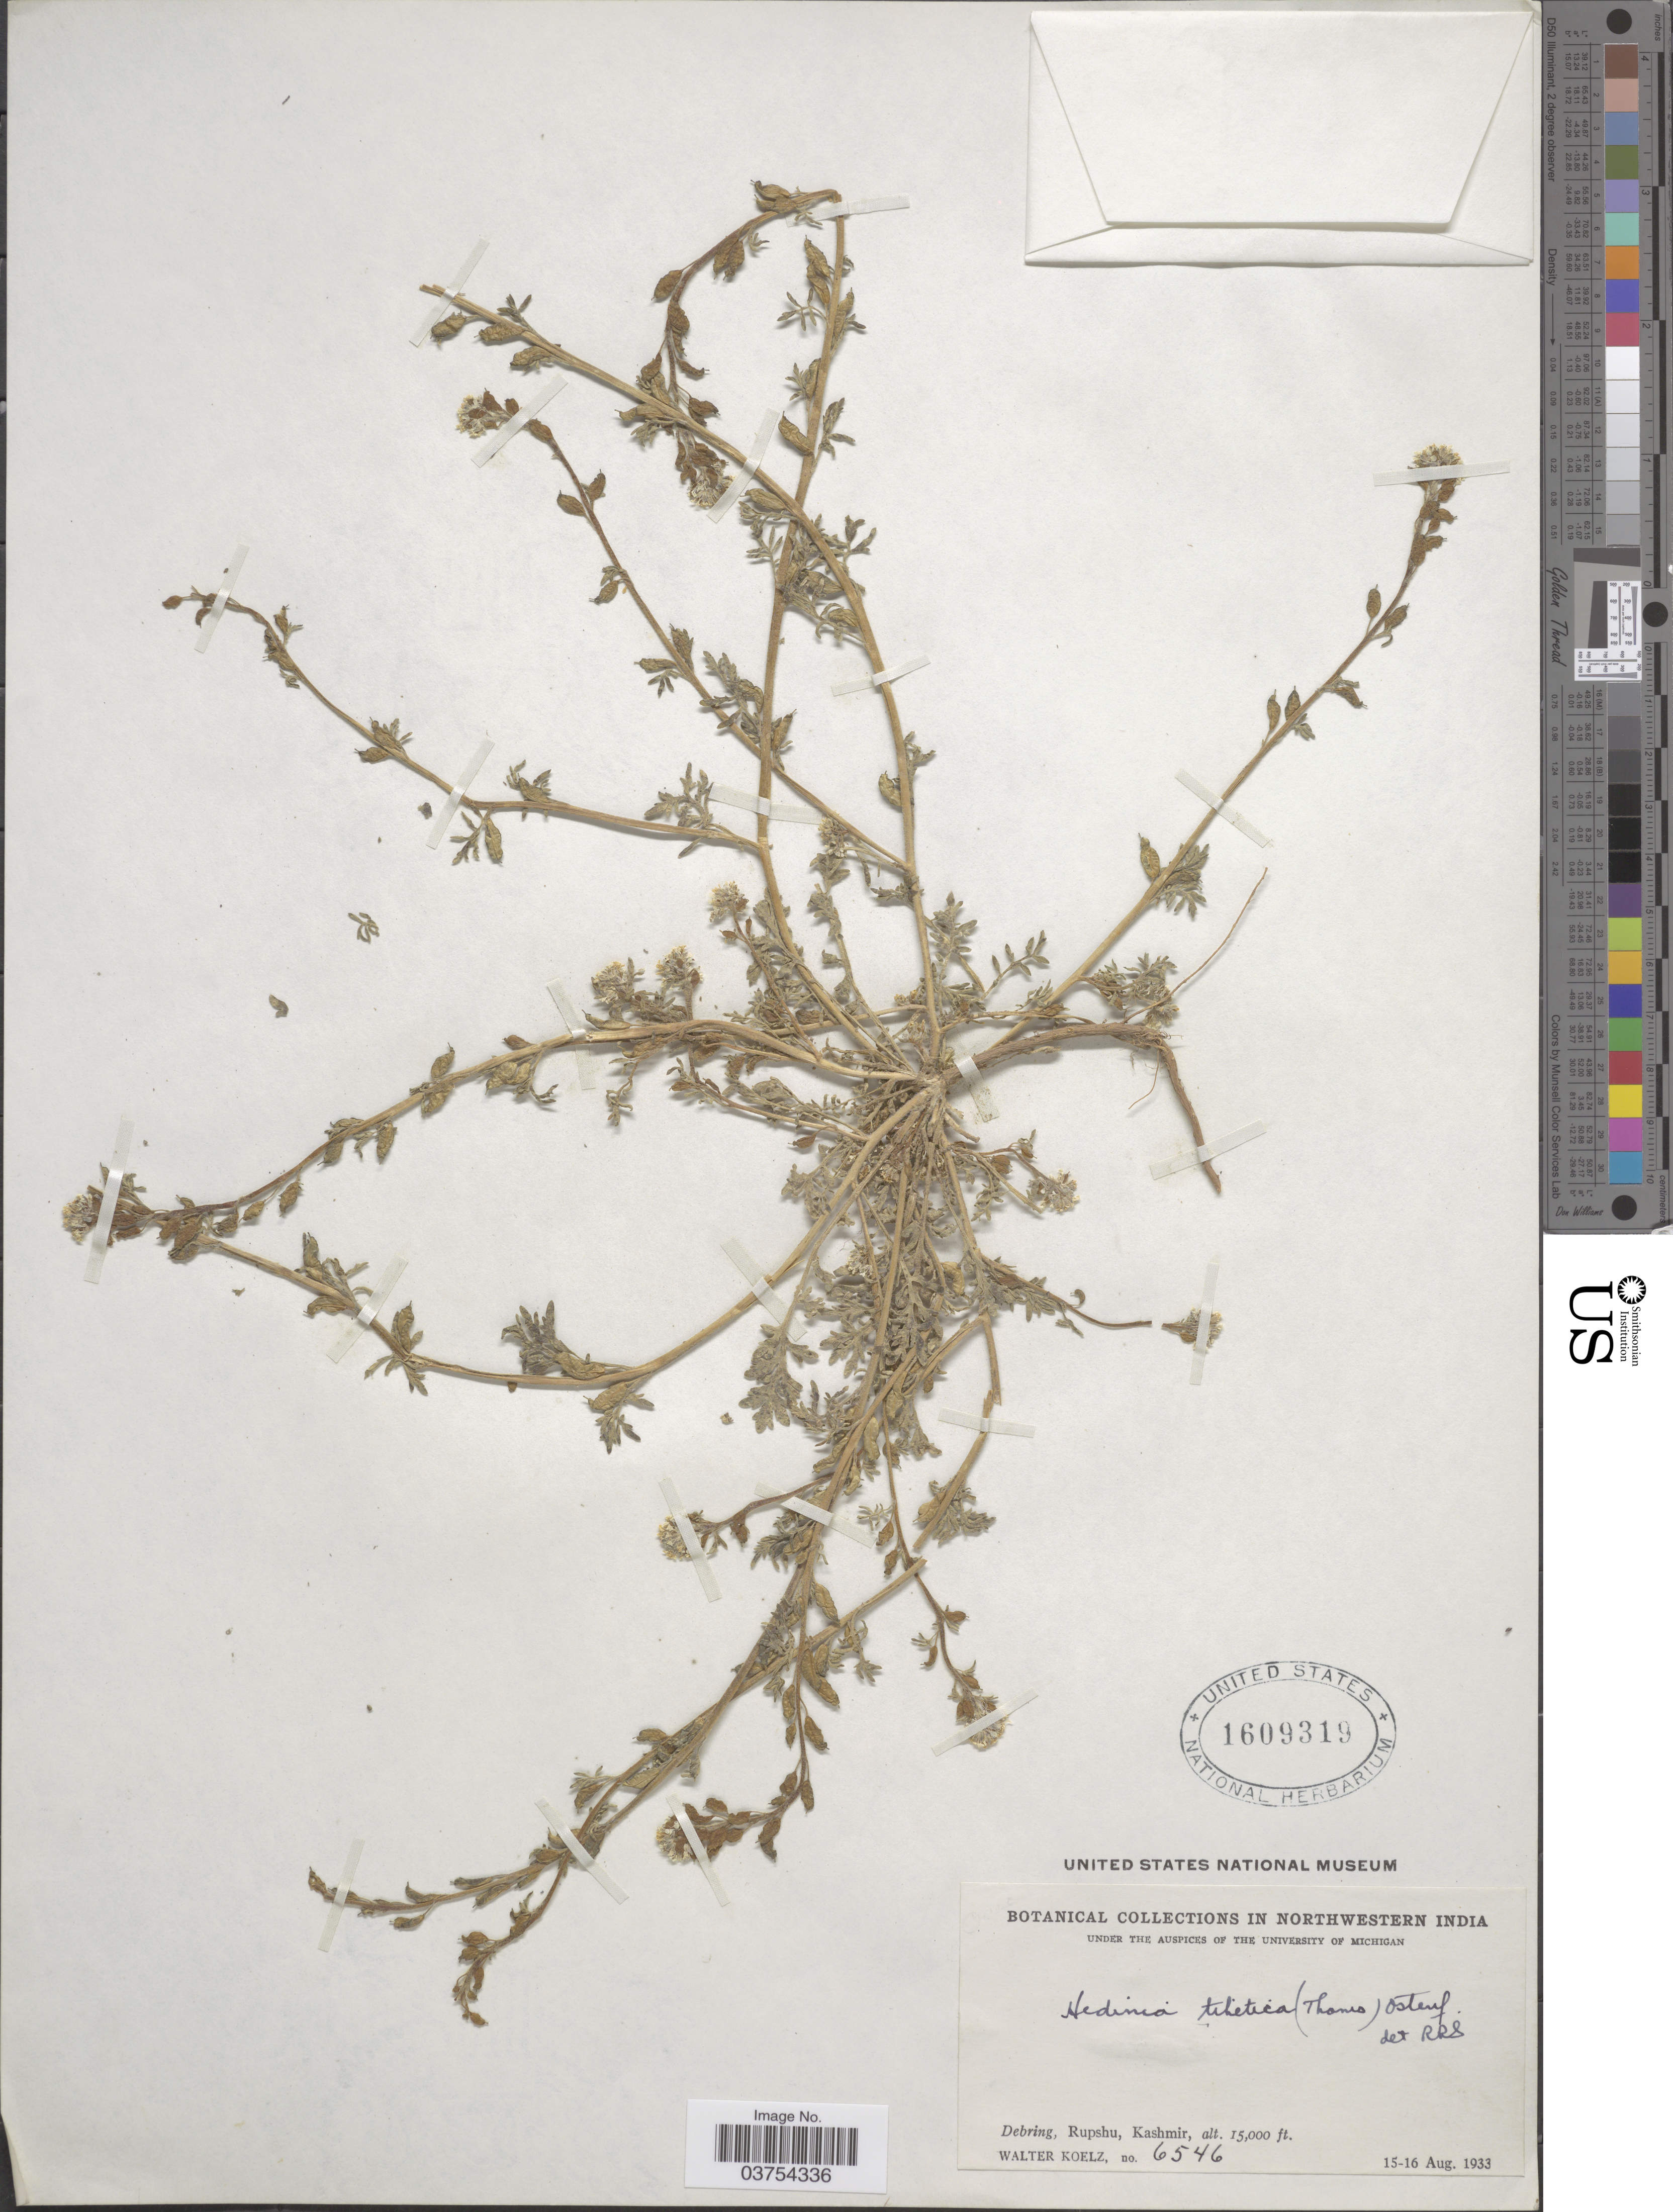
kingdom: Plantae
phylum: Tracheophyta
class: Magnoliopsida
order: Brassicales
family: Brassicaceae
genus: Smelowskia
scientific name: Smelowskia tibetica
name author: Lipsky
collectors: W. N. Koelz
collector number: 6546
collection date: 1933-08-15/1933-08-16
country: India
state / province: Jammu and Kashmir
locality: Northwestern India. Debring, Rupsu, Kashmir.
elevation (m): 4572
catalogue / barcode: US 1609319